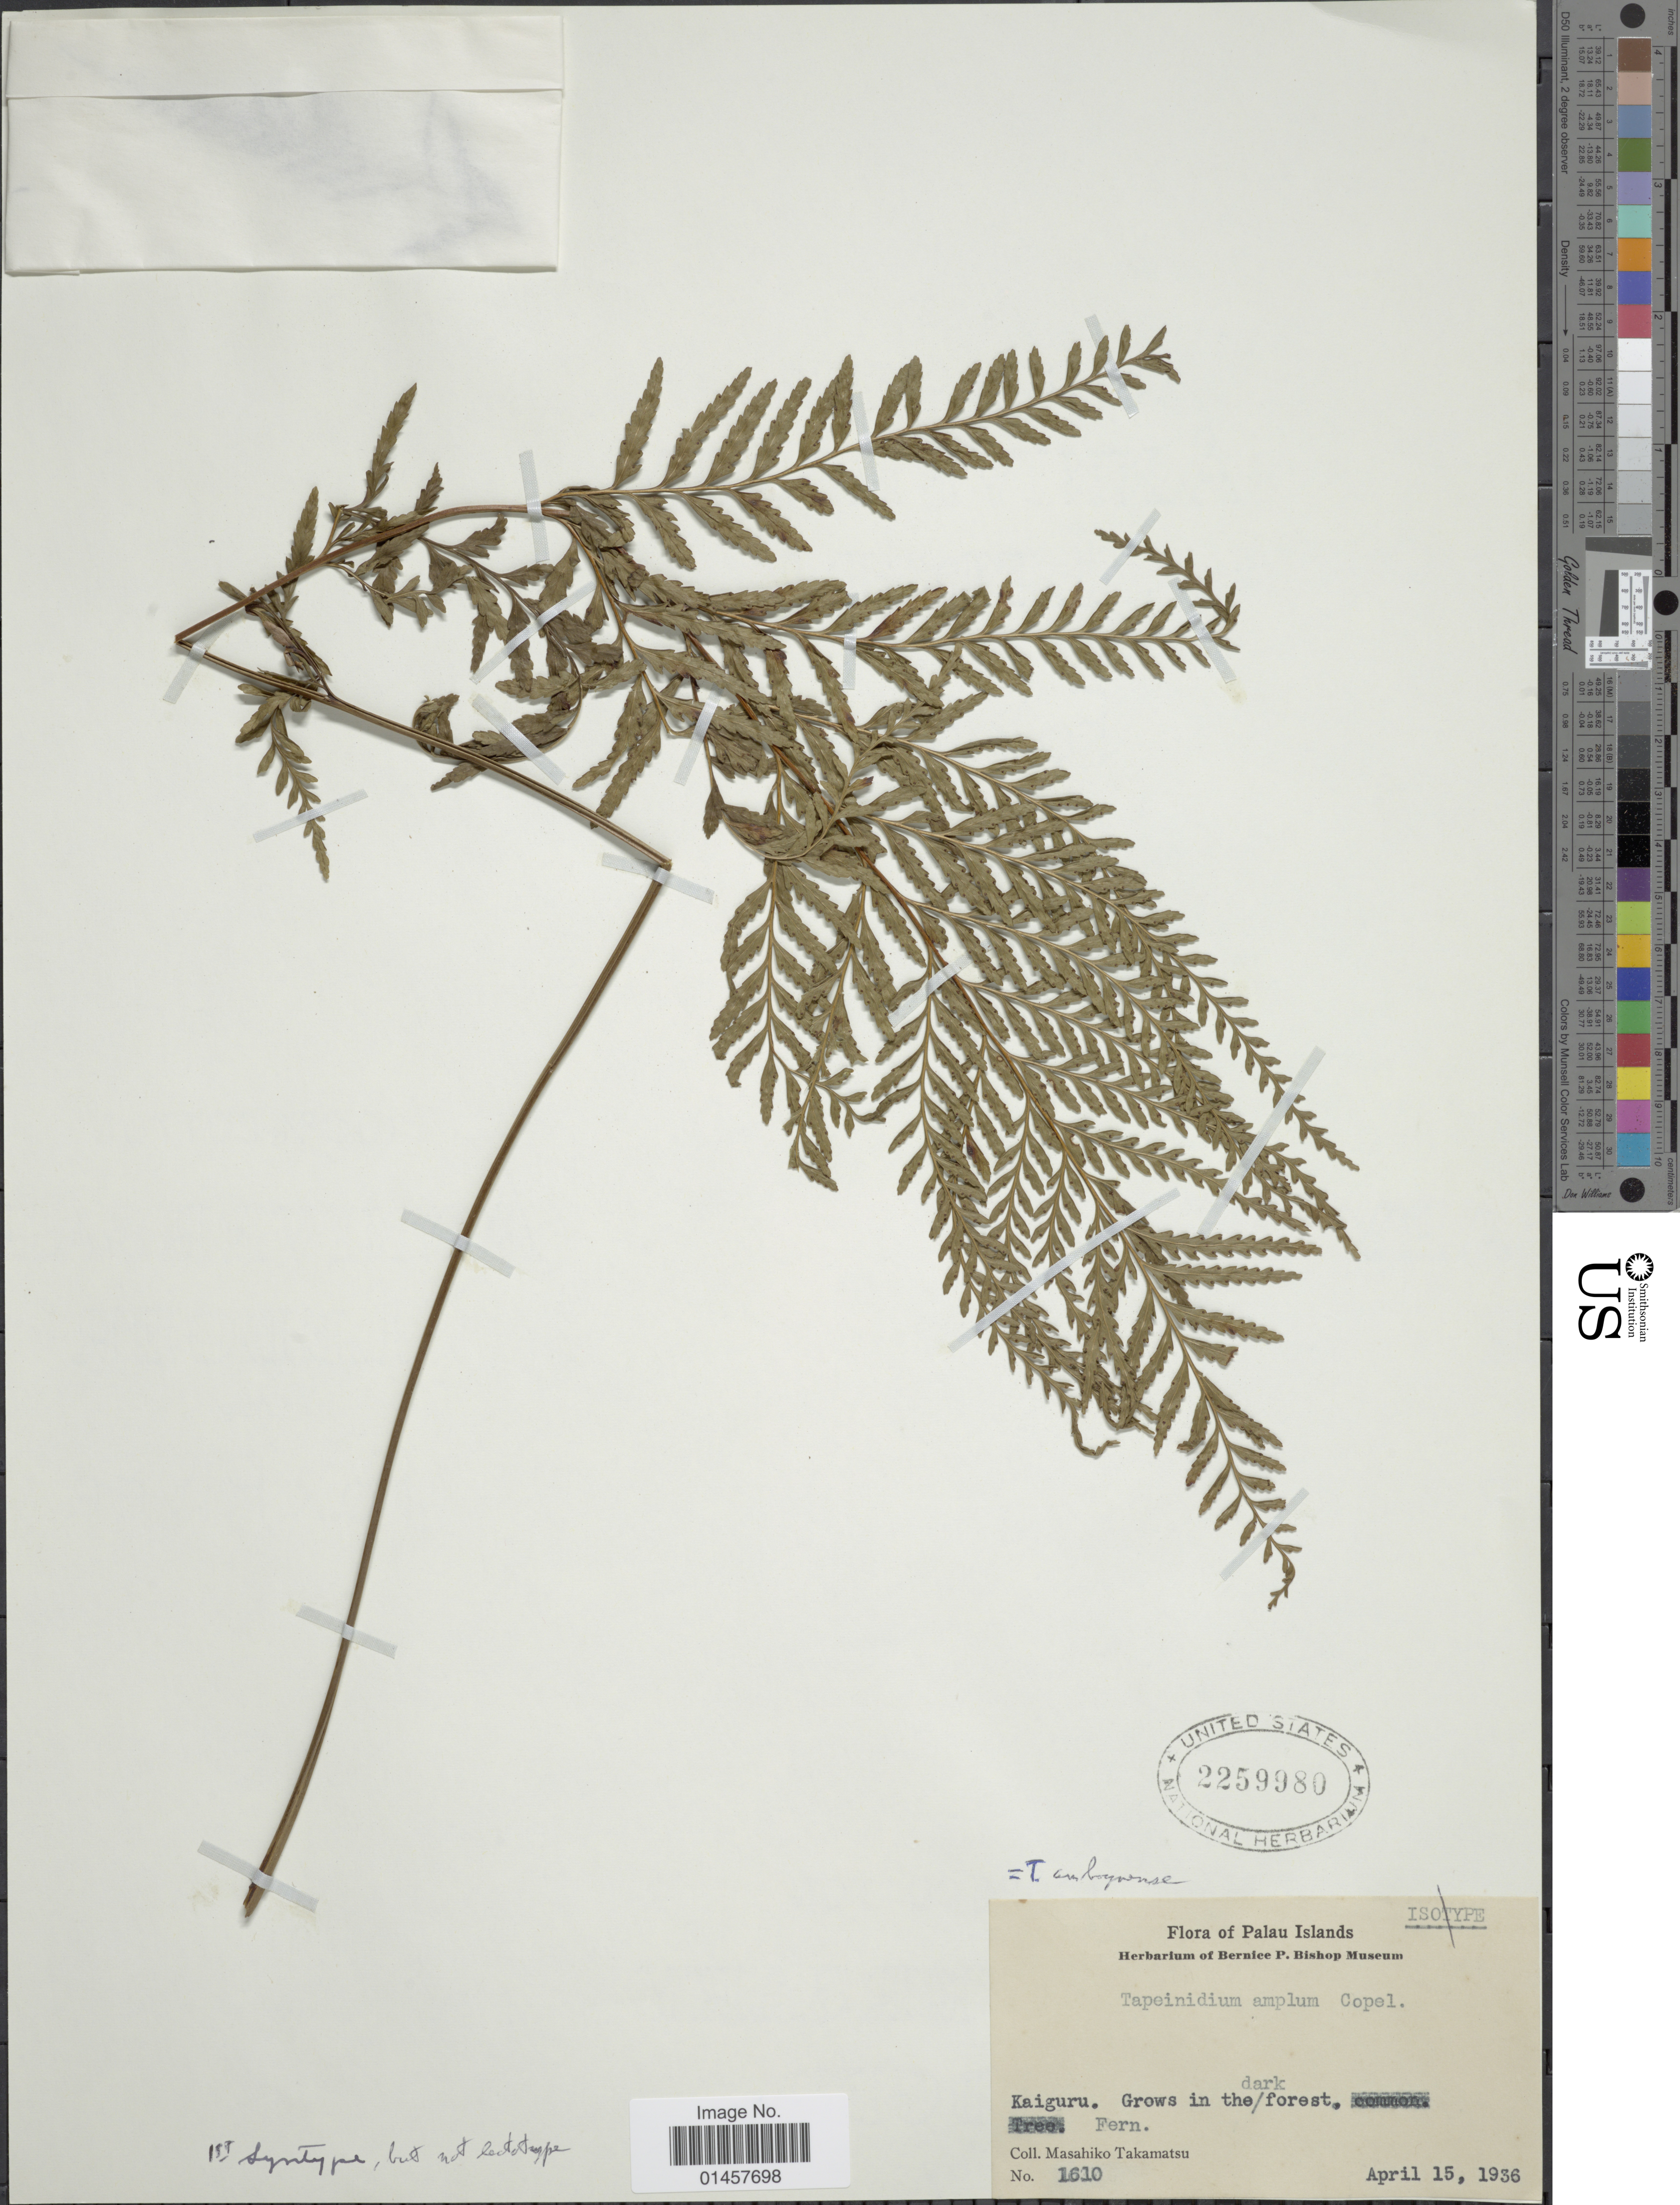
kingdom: Plantae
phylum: Tracheophyta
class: Polypodiopsida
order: Polypodiales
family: Lindsaeaceae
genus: Tapeinidium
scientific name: Tapeinidium amboynense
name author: (Hook.) C. Chr.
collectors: M. Takamatsu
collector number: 1610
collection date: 1936-04-15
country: Palau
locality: Palau islands, Kaiguru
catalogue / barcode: US 2259980